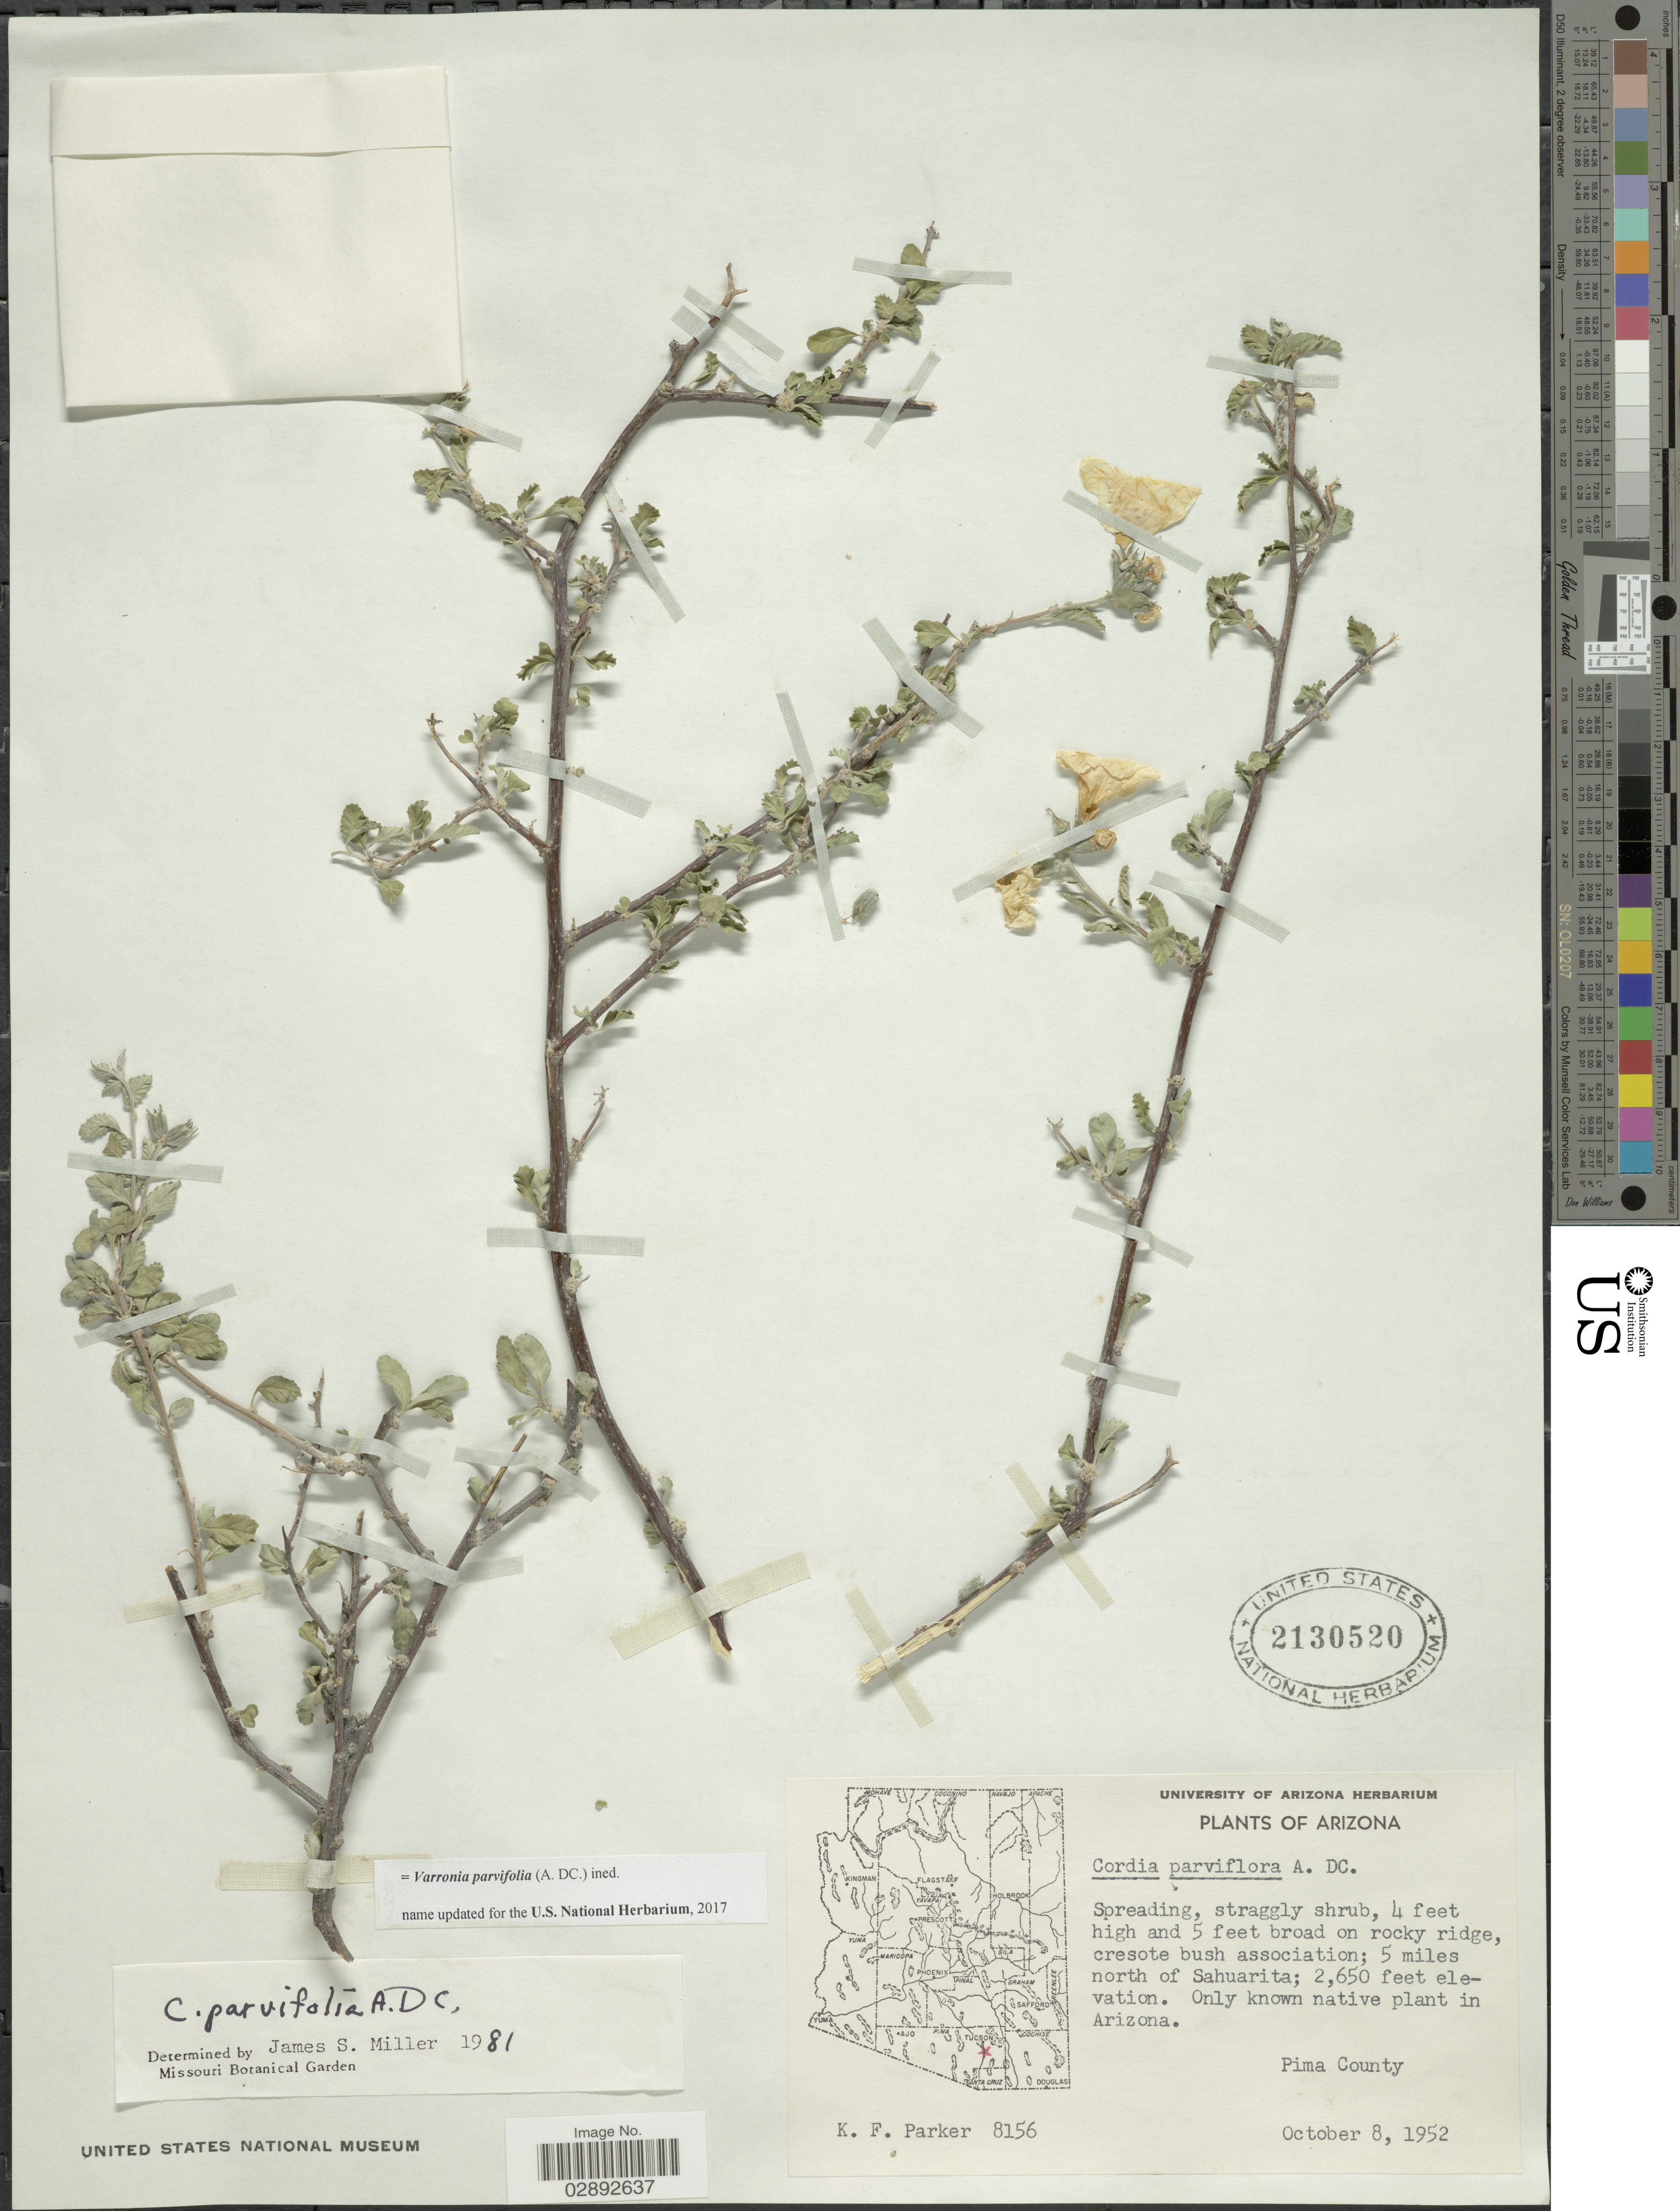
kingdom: Plantae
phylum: Tracheophyta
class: Magnoliopsida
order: Boraginales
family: Cordiaceae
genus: Varronia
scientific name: Varronia parvifolia (A. DC.) ined.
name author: (A. DC.)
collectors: K. F. Parker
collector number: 8156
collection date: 1952-10-08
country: United States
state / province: Arizona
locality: Pima County.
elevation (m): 808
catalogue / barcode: US 2130520